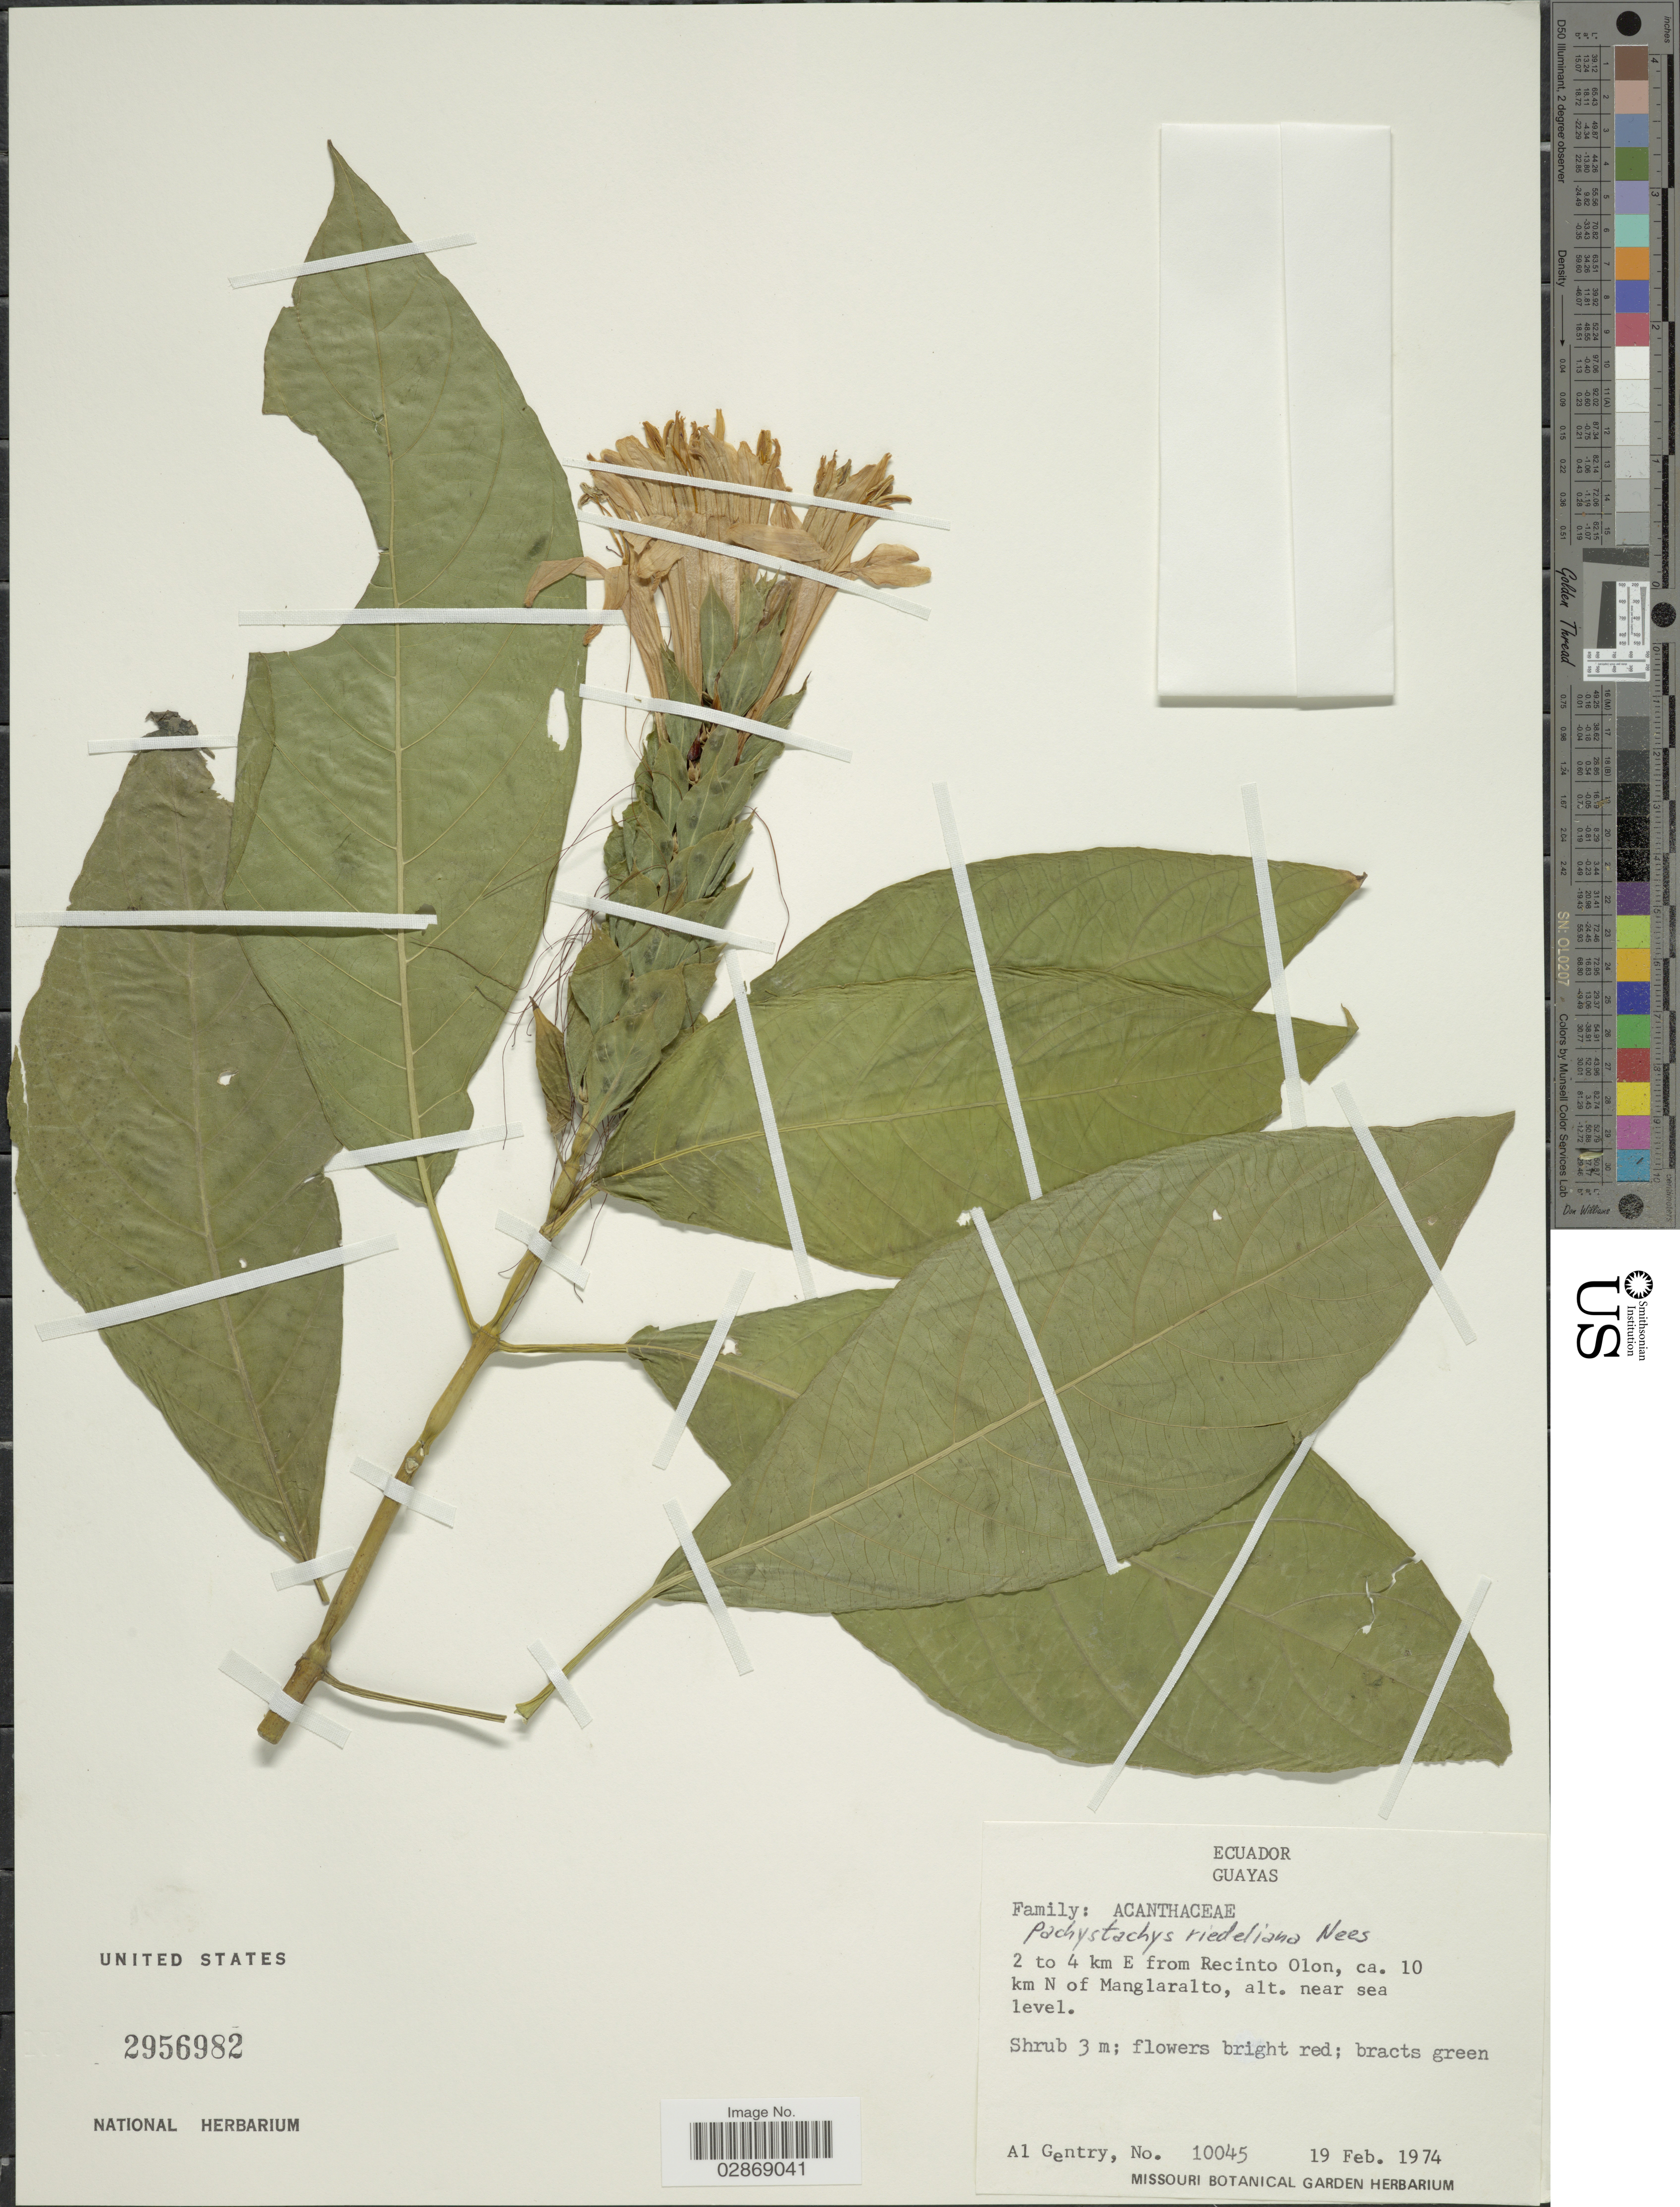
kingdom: Plantae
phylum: Tracheophyta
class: Magnoliopsida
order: Lamiales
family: Acanthaceae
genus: Pachystachys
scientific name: Pachystachys spicata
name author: (Ruiz & Pav.) Wassh.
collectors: A. H. Gentry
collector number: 10045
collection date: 1974-02-19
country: Ecuador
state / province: Guayas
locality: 2 to 4 km E from Recinto Olon, ca. 10 km N of Manglaralto.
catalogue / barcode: US 2956982